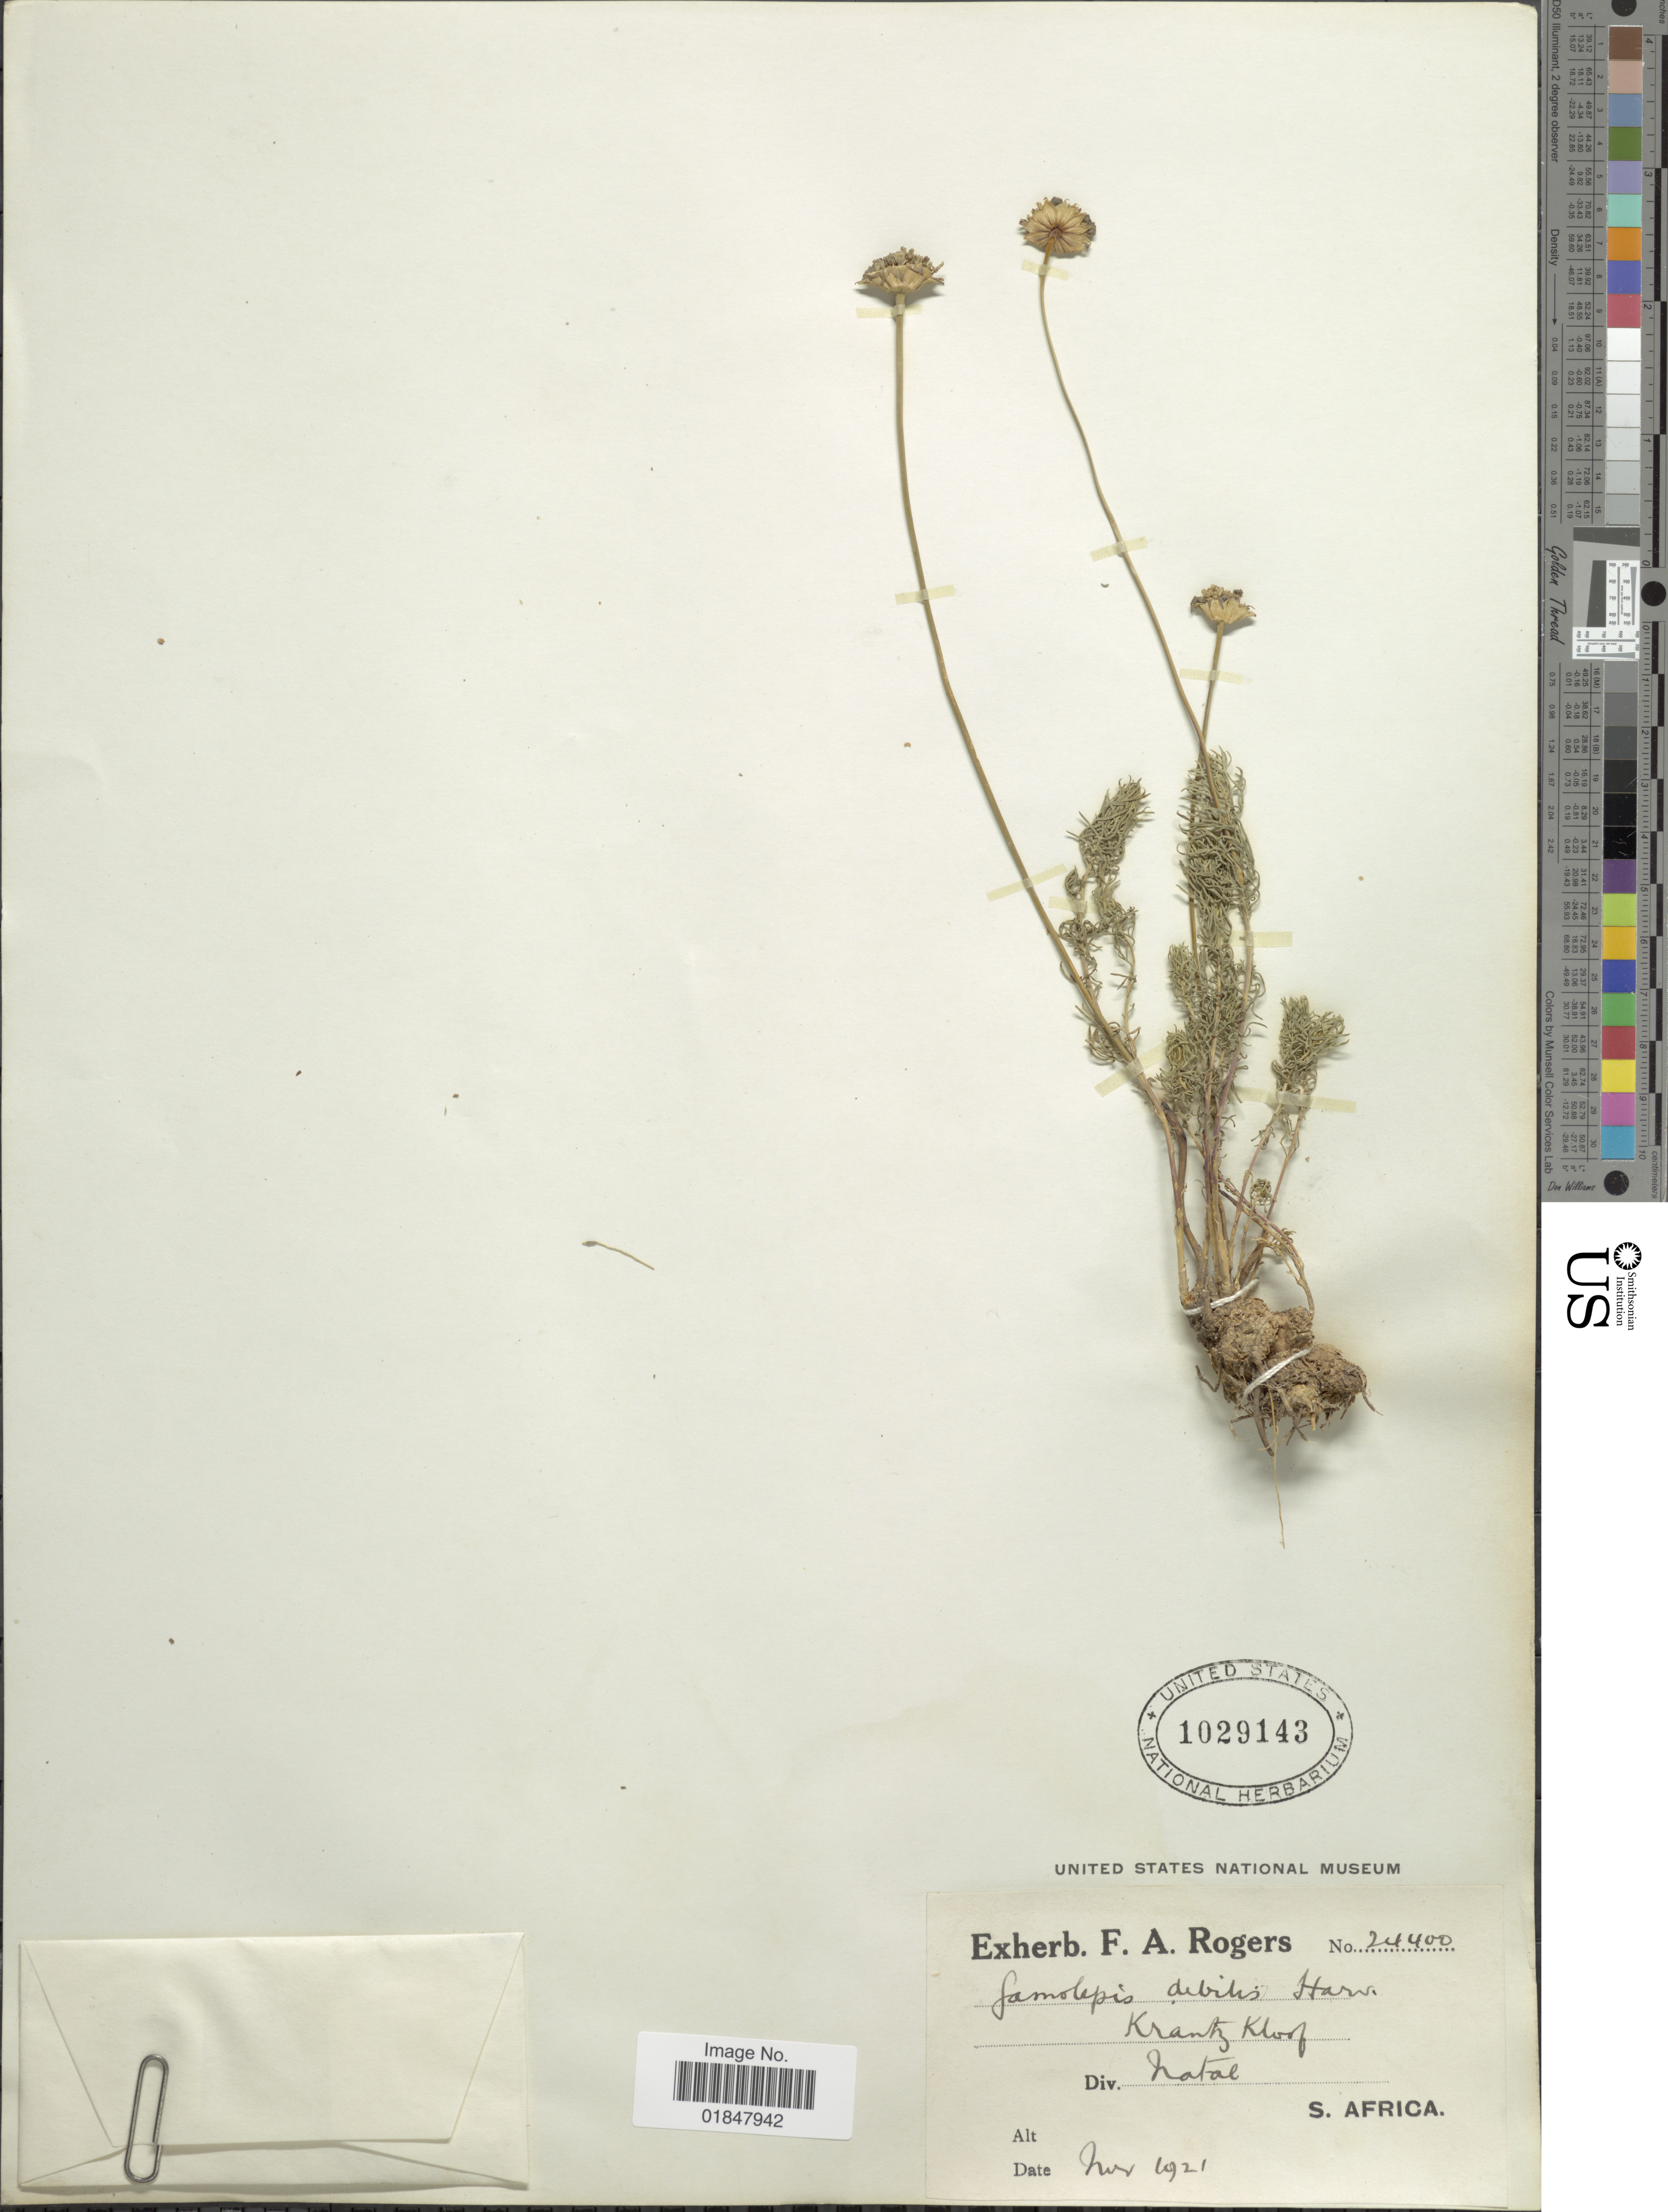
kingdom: Plantae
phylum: Tracheophyta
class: Magnoliopsida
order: Asterales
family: Asteraceae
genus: Euryops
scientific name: Euryops laxus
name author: (Harv.) Burtt Davy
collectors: ex herb. F. A. Rogers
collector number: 2400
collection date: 1921-11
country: South Africa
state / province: KwaZulu-Natal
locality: Krantz Kloof [unsure placement], Natal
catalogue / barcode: US 1029143